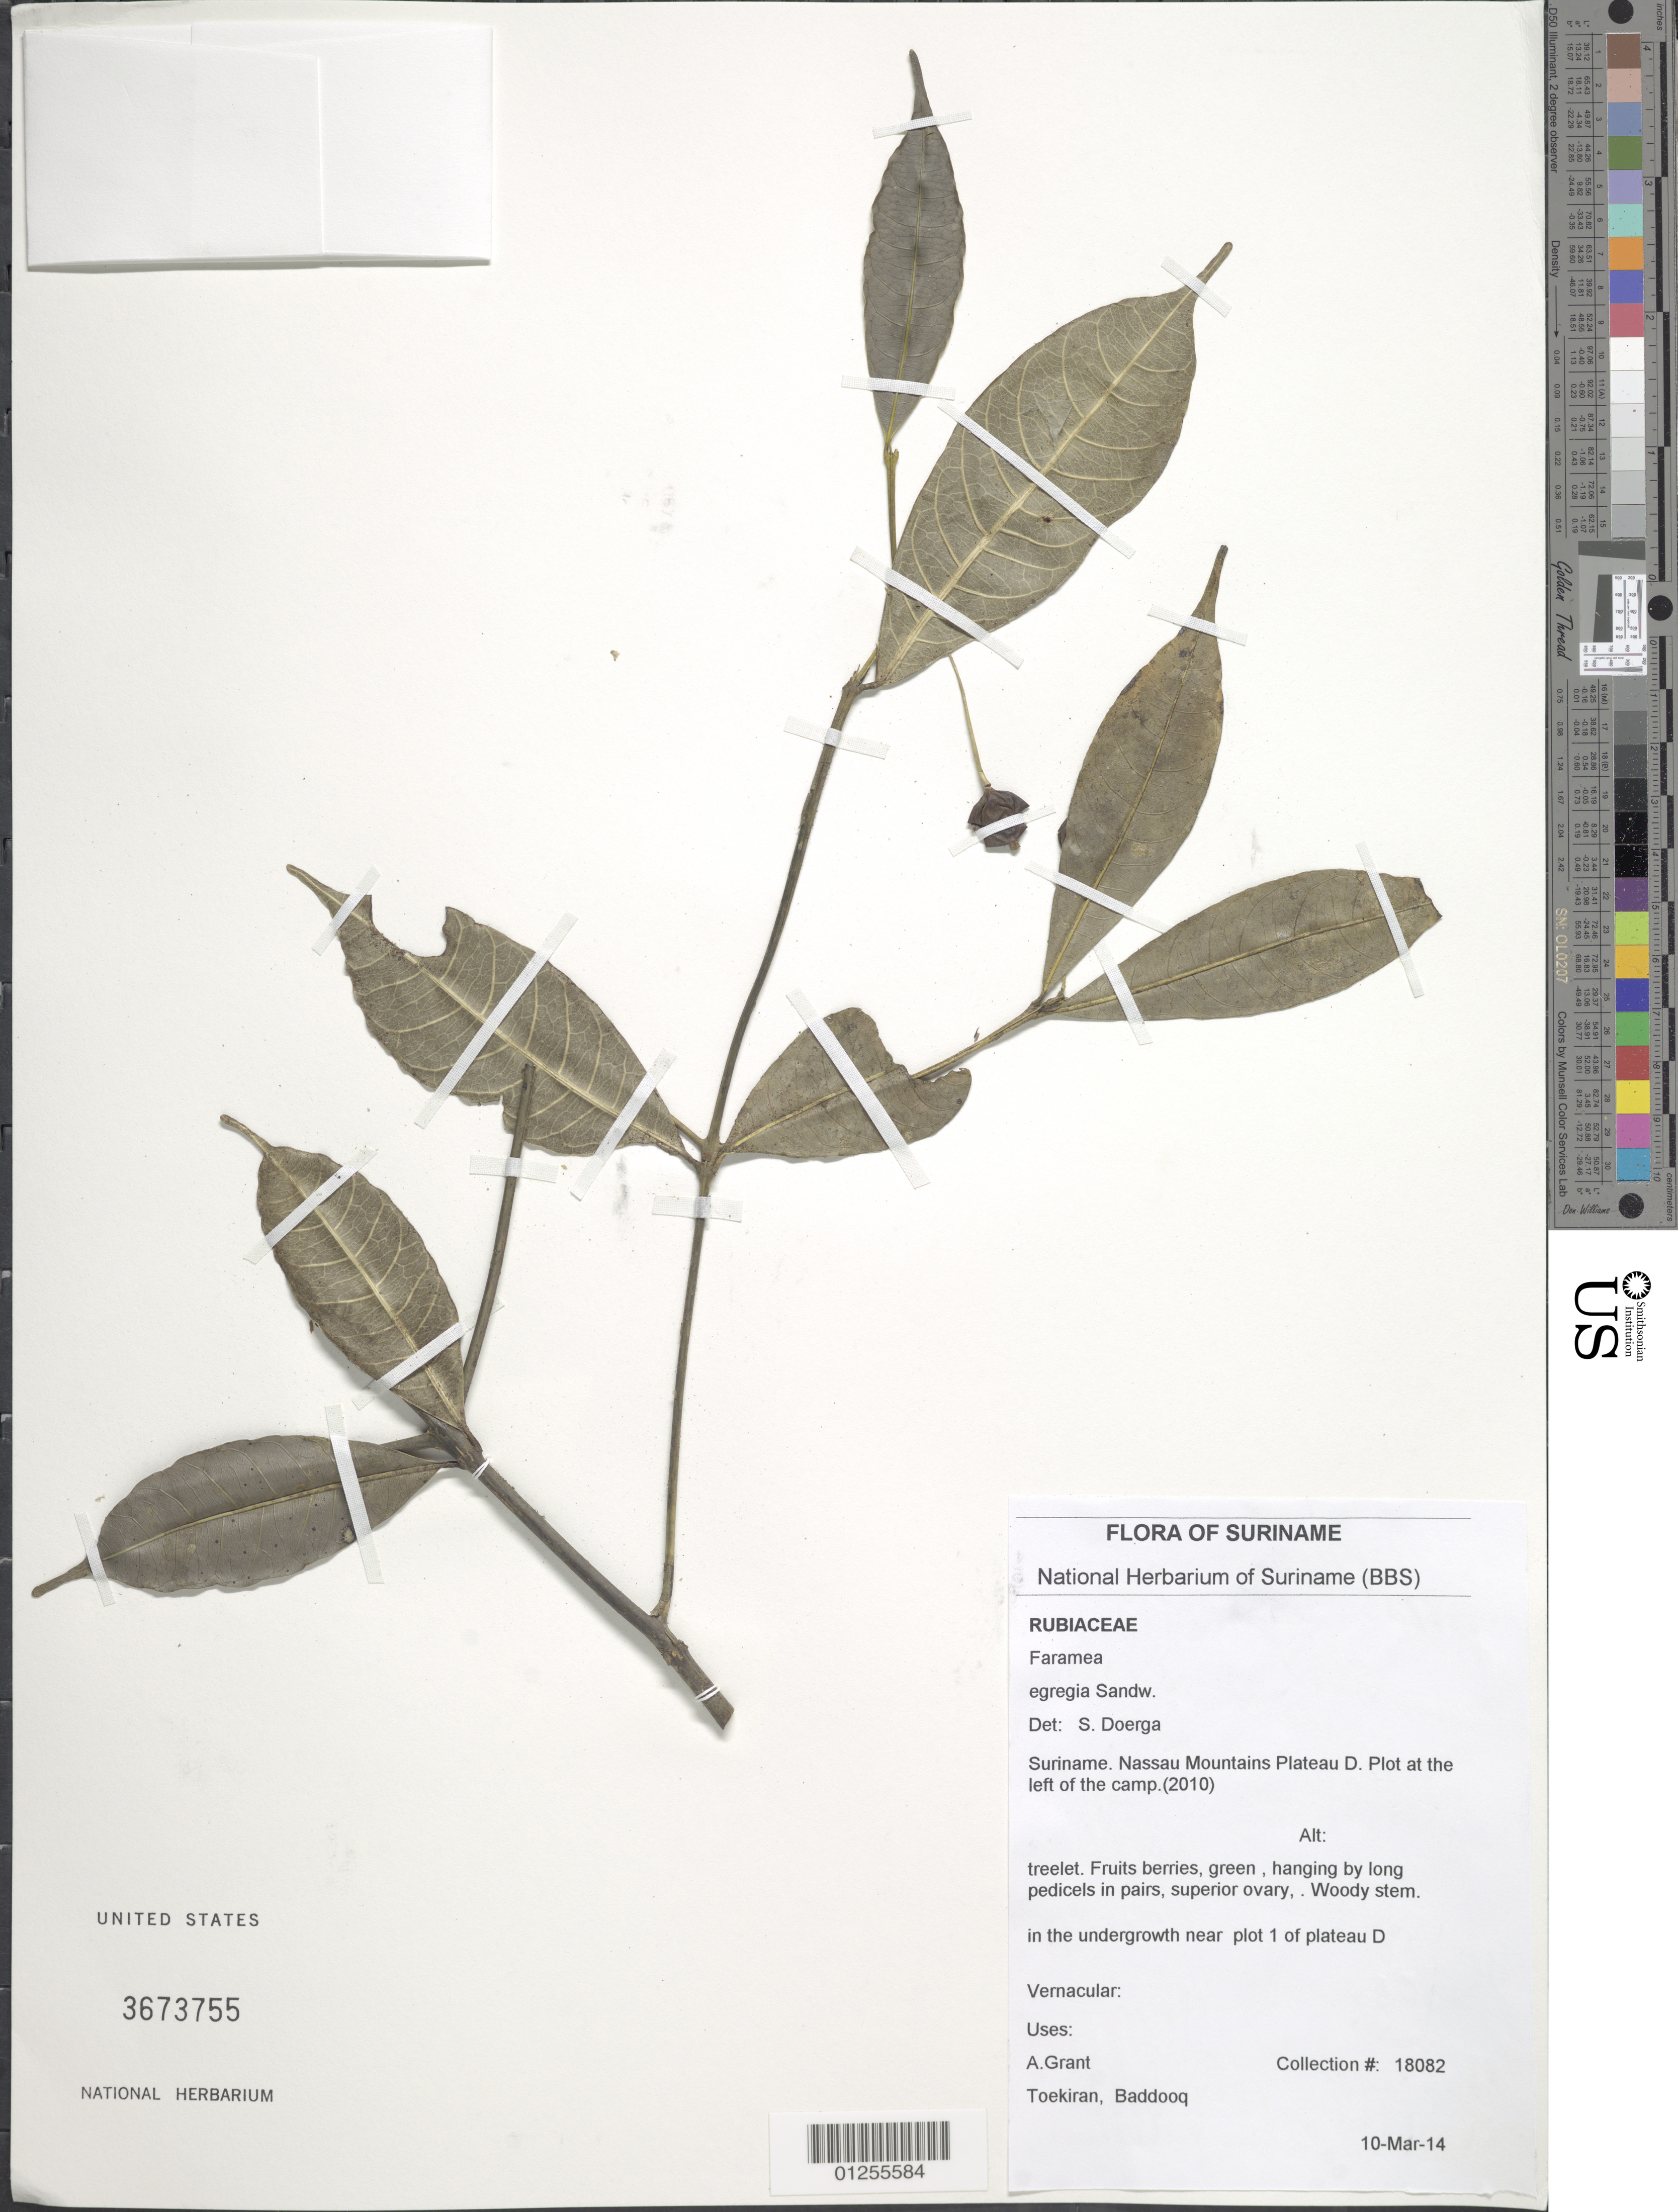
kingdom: Plantae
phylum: Tracheophyta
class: Magnoliopsida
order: Gentianales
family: Rubiaceae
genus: Faramea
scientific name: Faramea egregia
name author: Sandwith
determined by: Doerga, S.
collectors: A. Grant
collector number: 18082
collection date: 2010-03-14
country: Suriname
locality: Nassau Mountains Plateau D. Plot at the left of the camp (2010). Near plot 1 of Plateau D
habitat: Undergrowth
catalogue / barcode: US 3673755